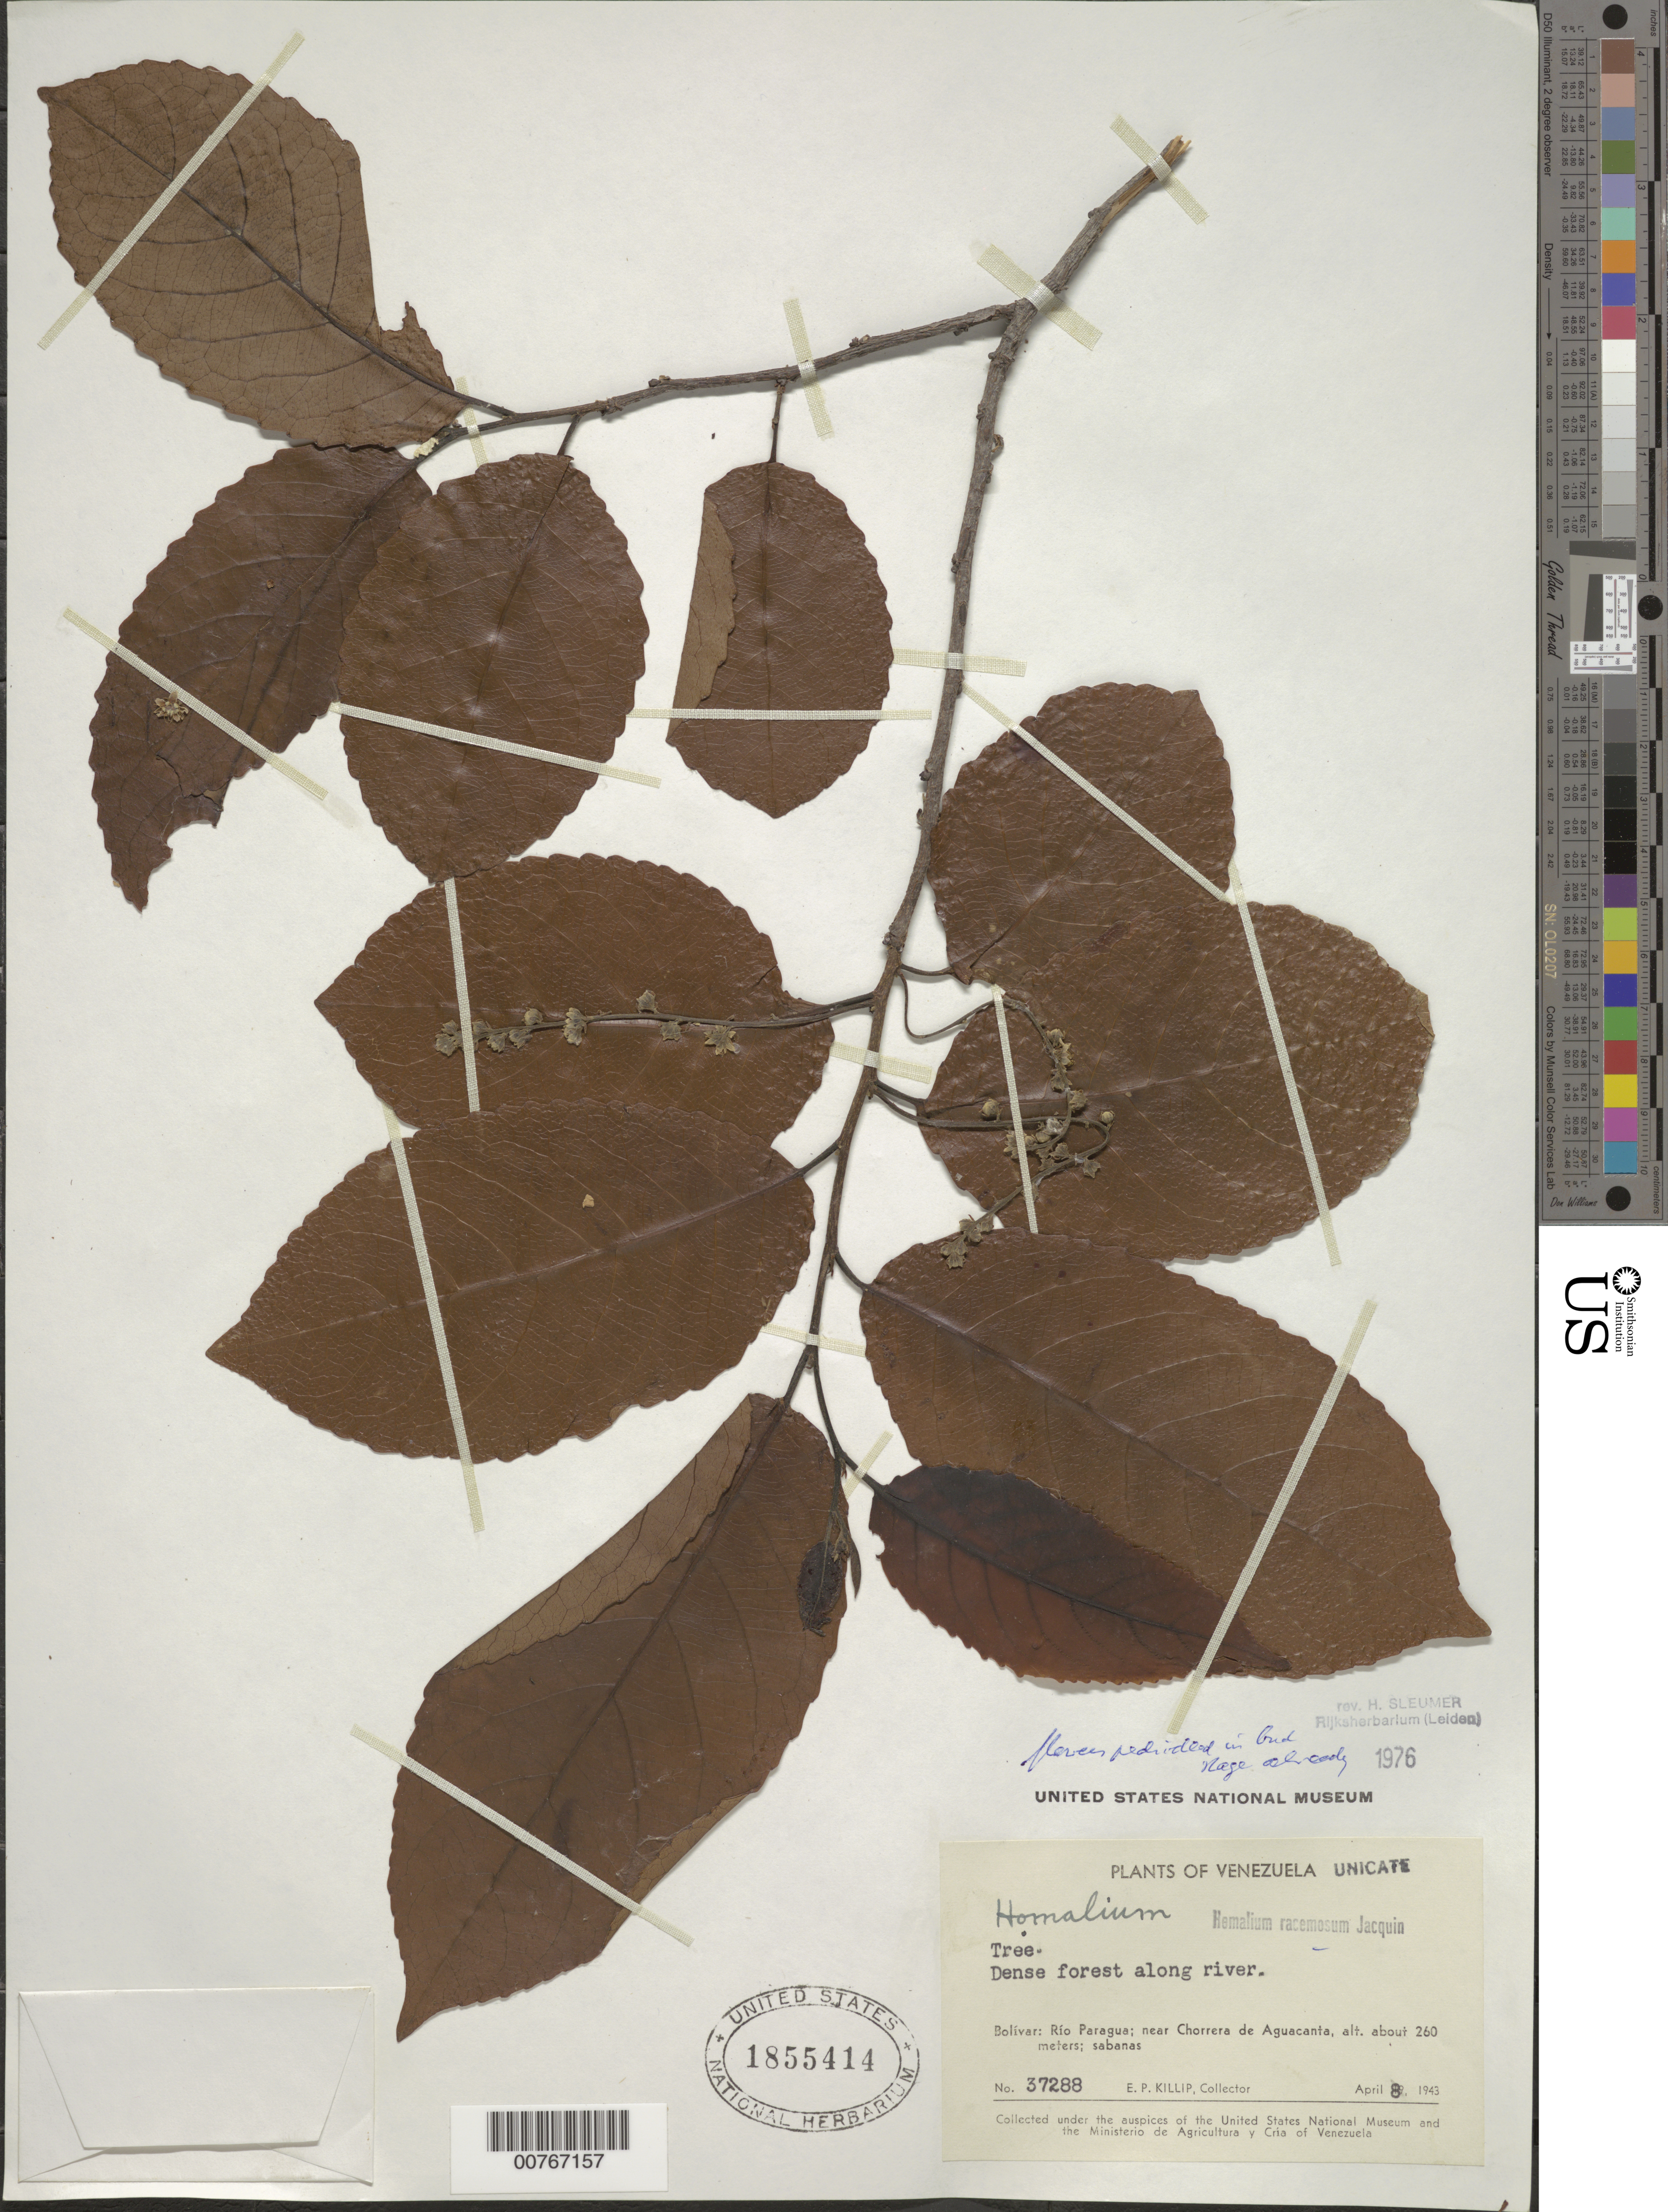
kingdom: Plantae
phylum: Tracheophyta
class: Magnoliopsida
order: Malpighiales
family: Salicaceae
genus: Homalium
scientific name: Homalium racemosum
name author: Jacq.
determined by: Sleumer, H. O.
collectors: E. P. Killip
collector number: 37288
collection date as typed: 8-Apr-43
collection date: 1943-04-08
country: Venezuela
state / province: Bolívar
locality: Río Paragua, near Chorrera de Aguacanta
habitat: Dense forest along river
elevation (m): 260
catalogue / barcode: US 1855414